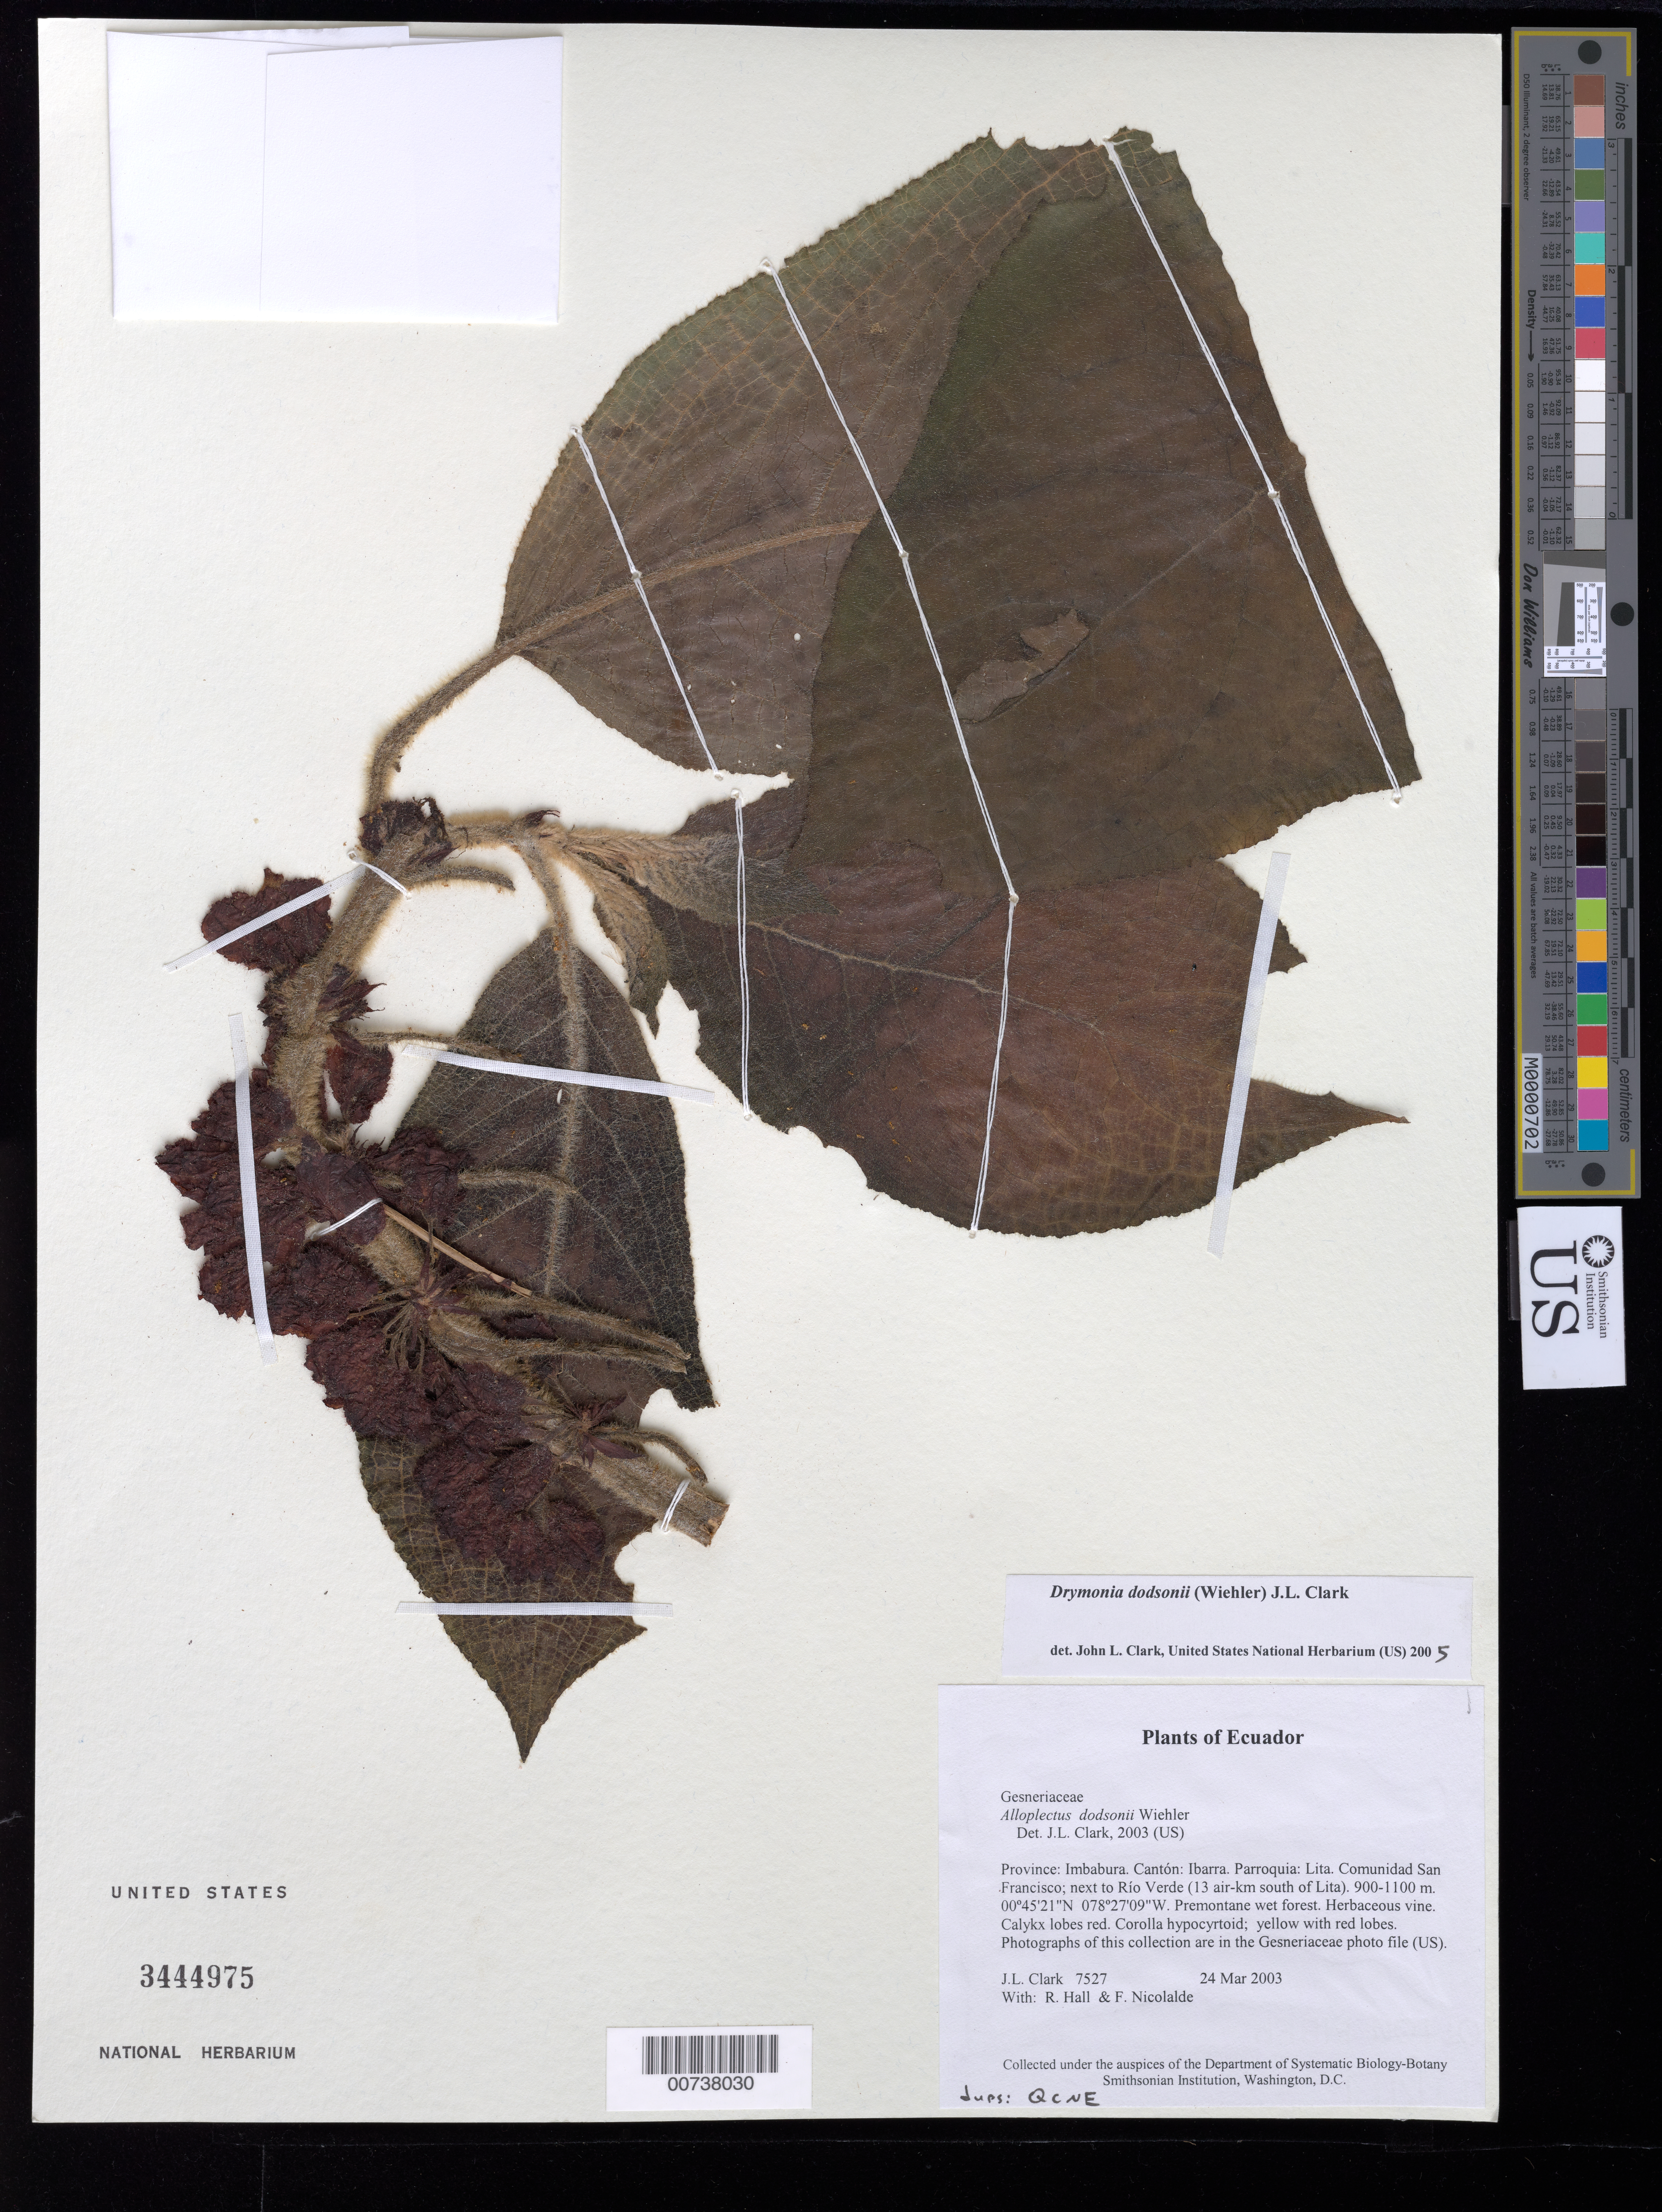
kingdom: Plantae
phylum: Tracheophyta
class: Magnoliopsida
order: Lamiales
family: Gesneriaceae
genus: Drymonia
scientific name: Drymonia dodsonii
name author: (Wiehler) J.L. Clark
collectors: J. L. Clark, R. Hall & F. Nicolalde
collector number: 7527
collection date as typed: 24 Mar 2003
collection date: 2003-03-24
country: Ecuador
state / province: Imbabura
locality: Ibarra. Parroquia: Lita. Comunidad San Francisco; next to Río Verde (13 air-km south of Lita).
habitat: Premontane wet forest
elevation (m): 900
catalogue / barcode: US 3444975